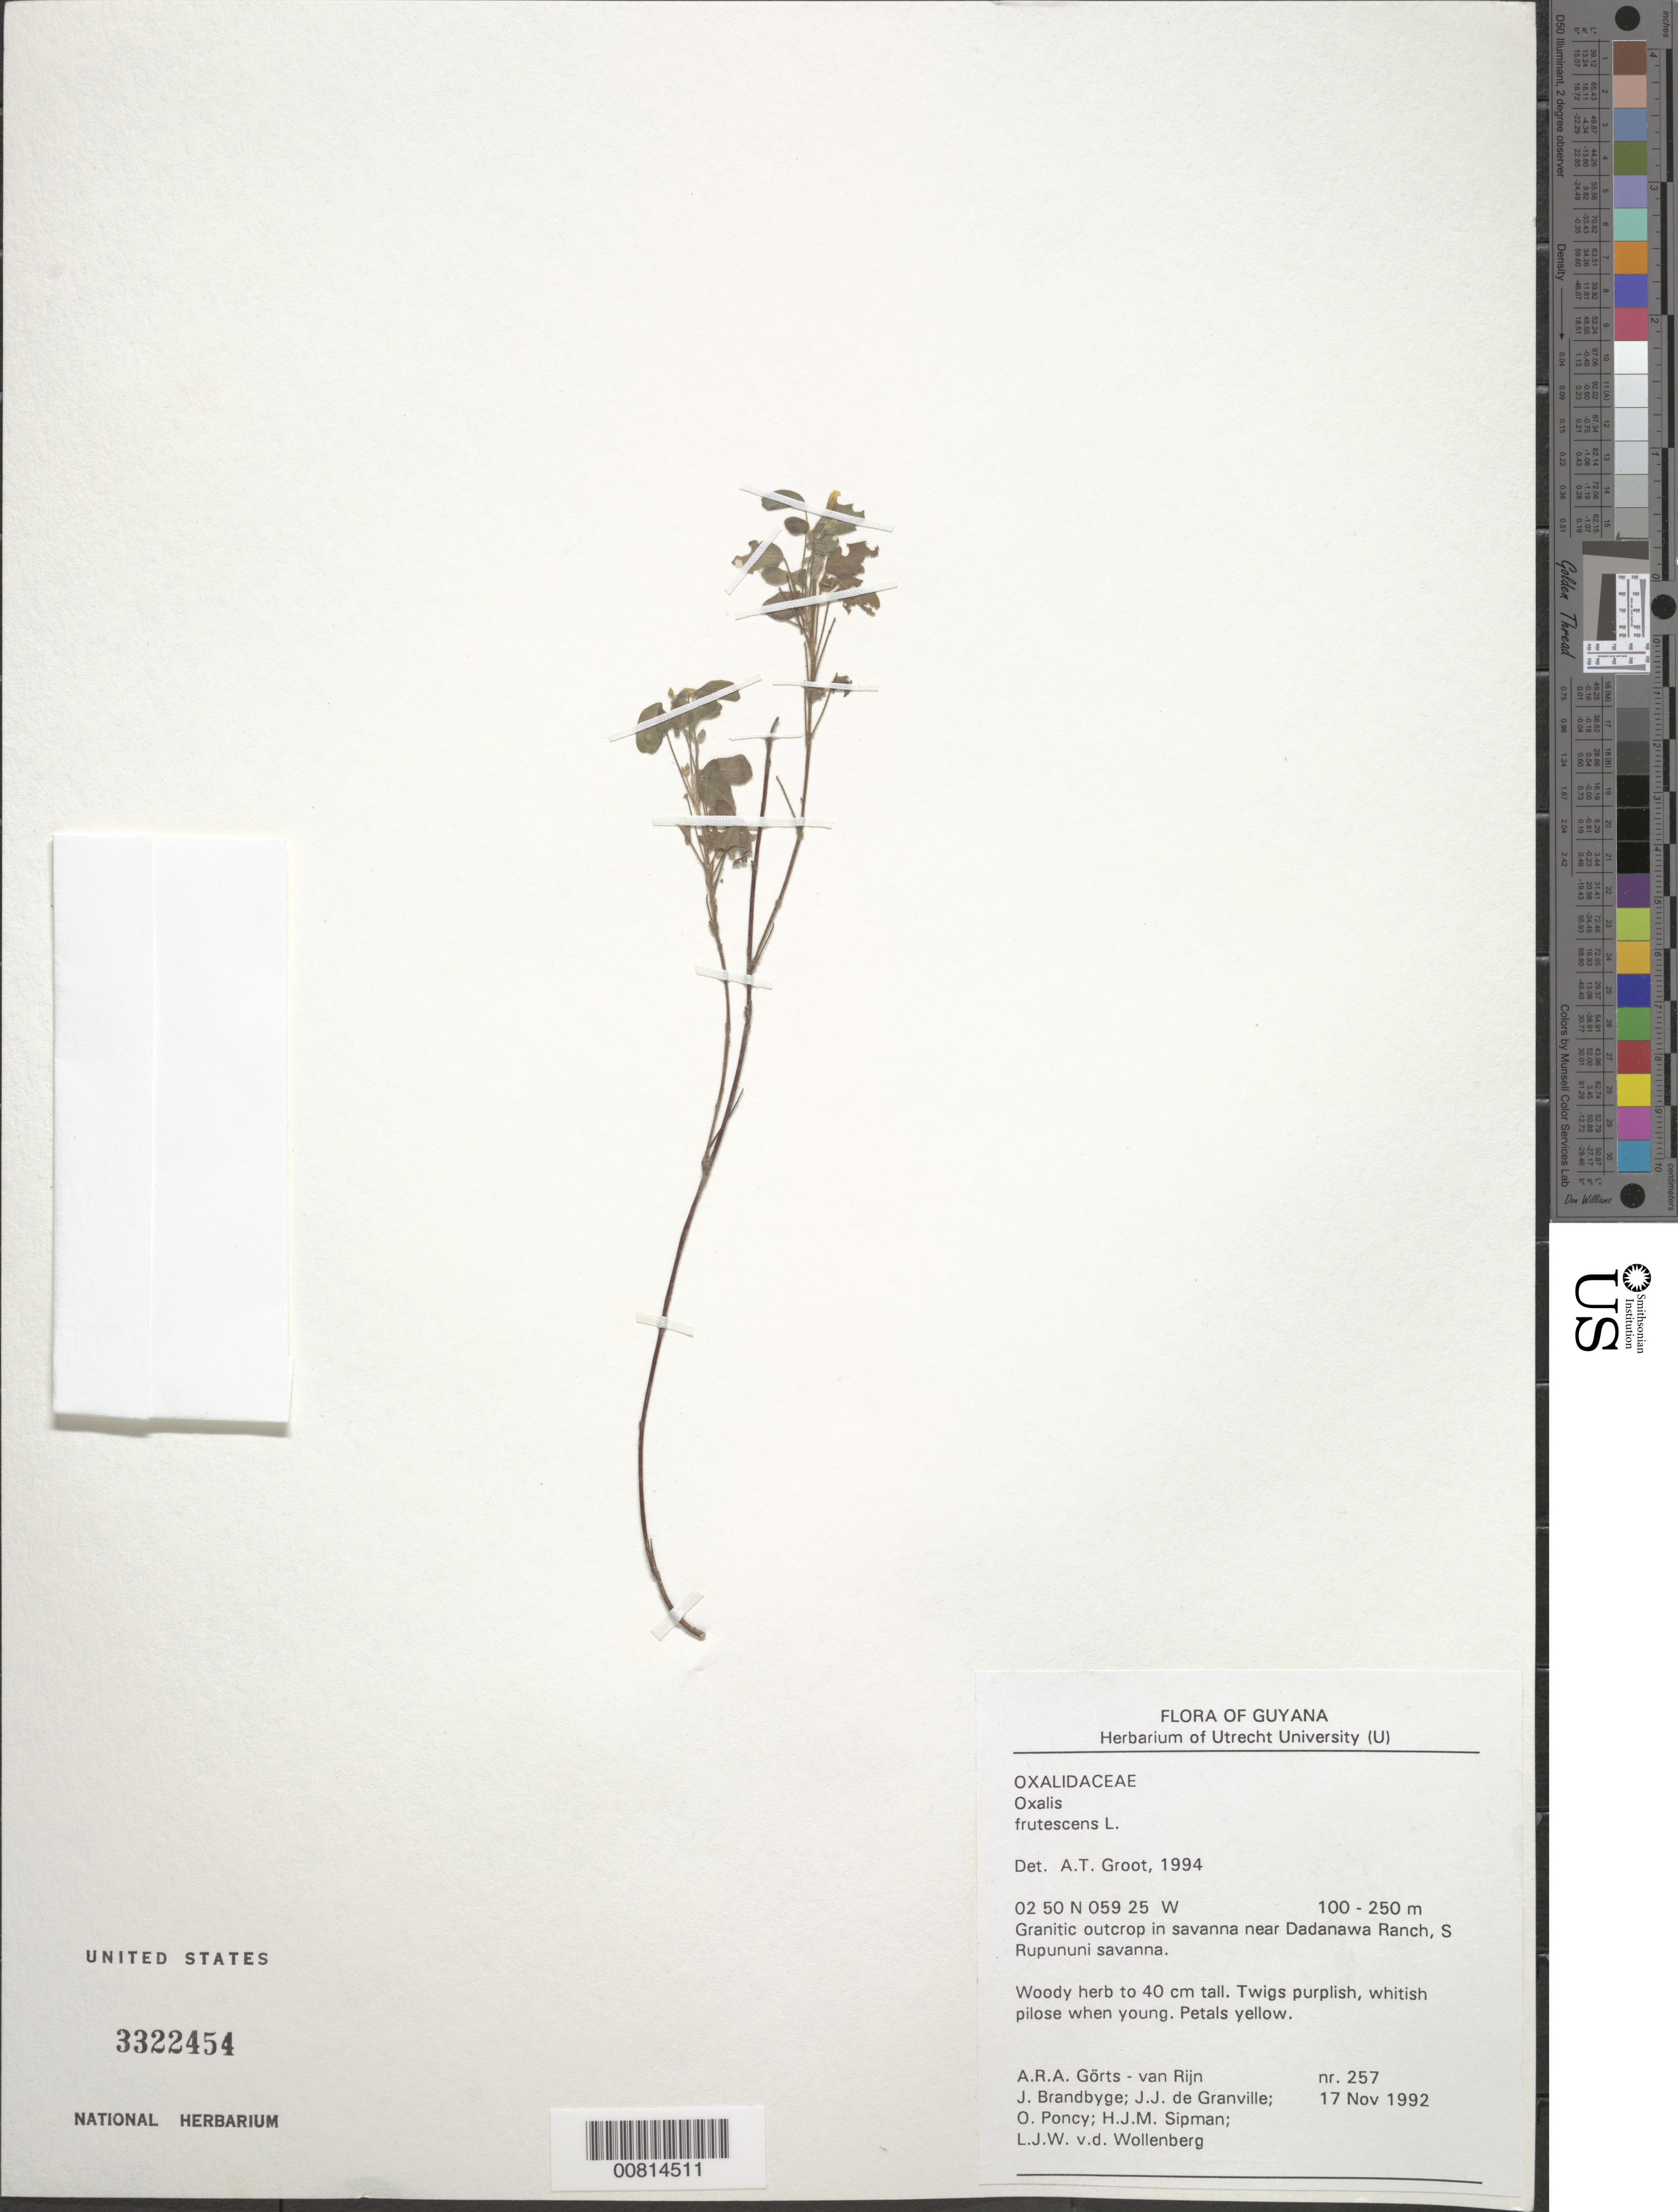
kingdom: Plantae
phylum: Tracheophyta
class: Magnoliopsida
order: Oxalidales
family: Oxalidaceae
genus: Oxalis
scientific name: Oxalis frutescens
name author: L.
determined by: Groot, A. T.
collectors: A. .R. A. Görts-van Rijn, J. Brandbyge, J.-J. de Granville, O. Poncy, H. J. M. Sipman & L. van der Wollenberg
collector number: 257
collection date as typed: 17-Nov-92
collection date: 1992-11-17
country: Guyana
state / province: U. Takutu-U. Essequibo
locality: Dadanawa Ranch, vic. Mt. Tawatawun, S. Rupununi Savanna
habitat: Granitic outcrop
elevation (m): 100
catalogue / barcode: US 3322454